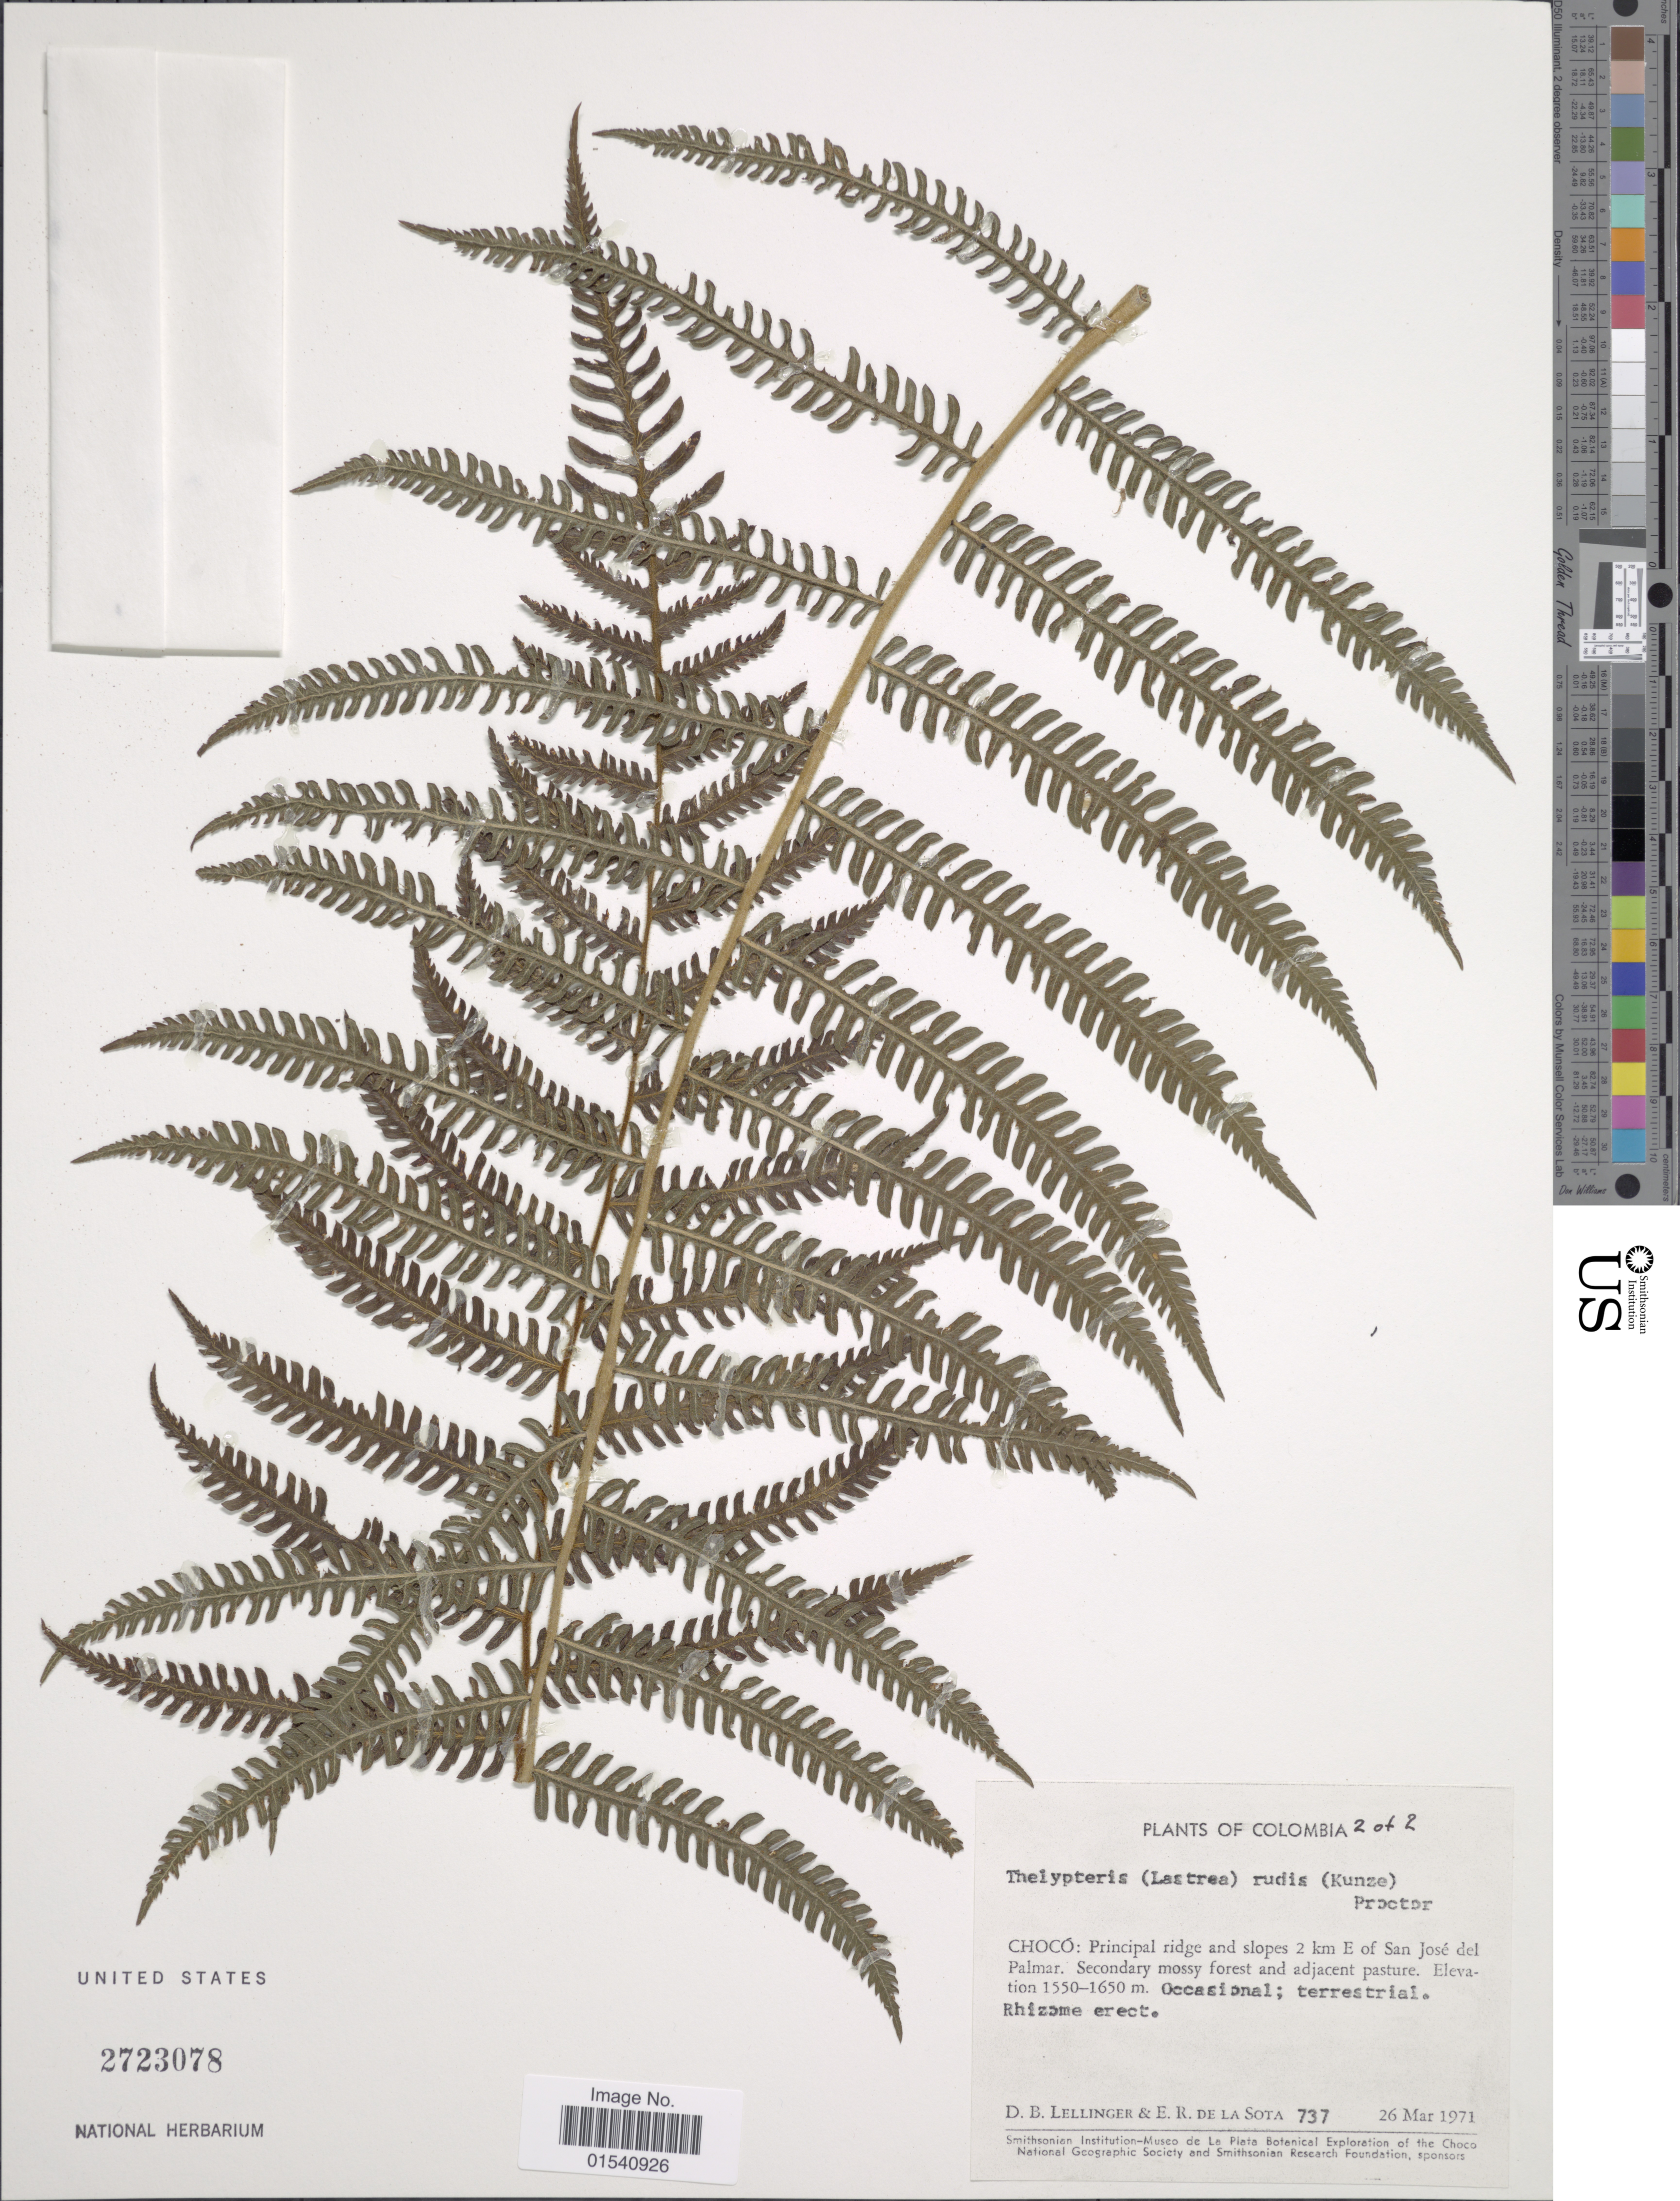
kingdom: Plantae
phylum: Tracheophyta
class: Polypodiopsida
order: Polypodiales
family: Thelypteridaceae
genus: Amauropelta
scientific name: Amauropelta rudis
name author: (Kunze) Pic. Serm.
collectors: D. B. Lellinger & E. R. de la Sota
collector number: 737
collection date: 1971-03-26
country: Colombia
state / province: Chocó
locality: Principal ridge and slopes 2 km E of San José del Palmar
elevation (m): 1550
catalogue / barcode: US 2723078